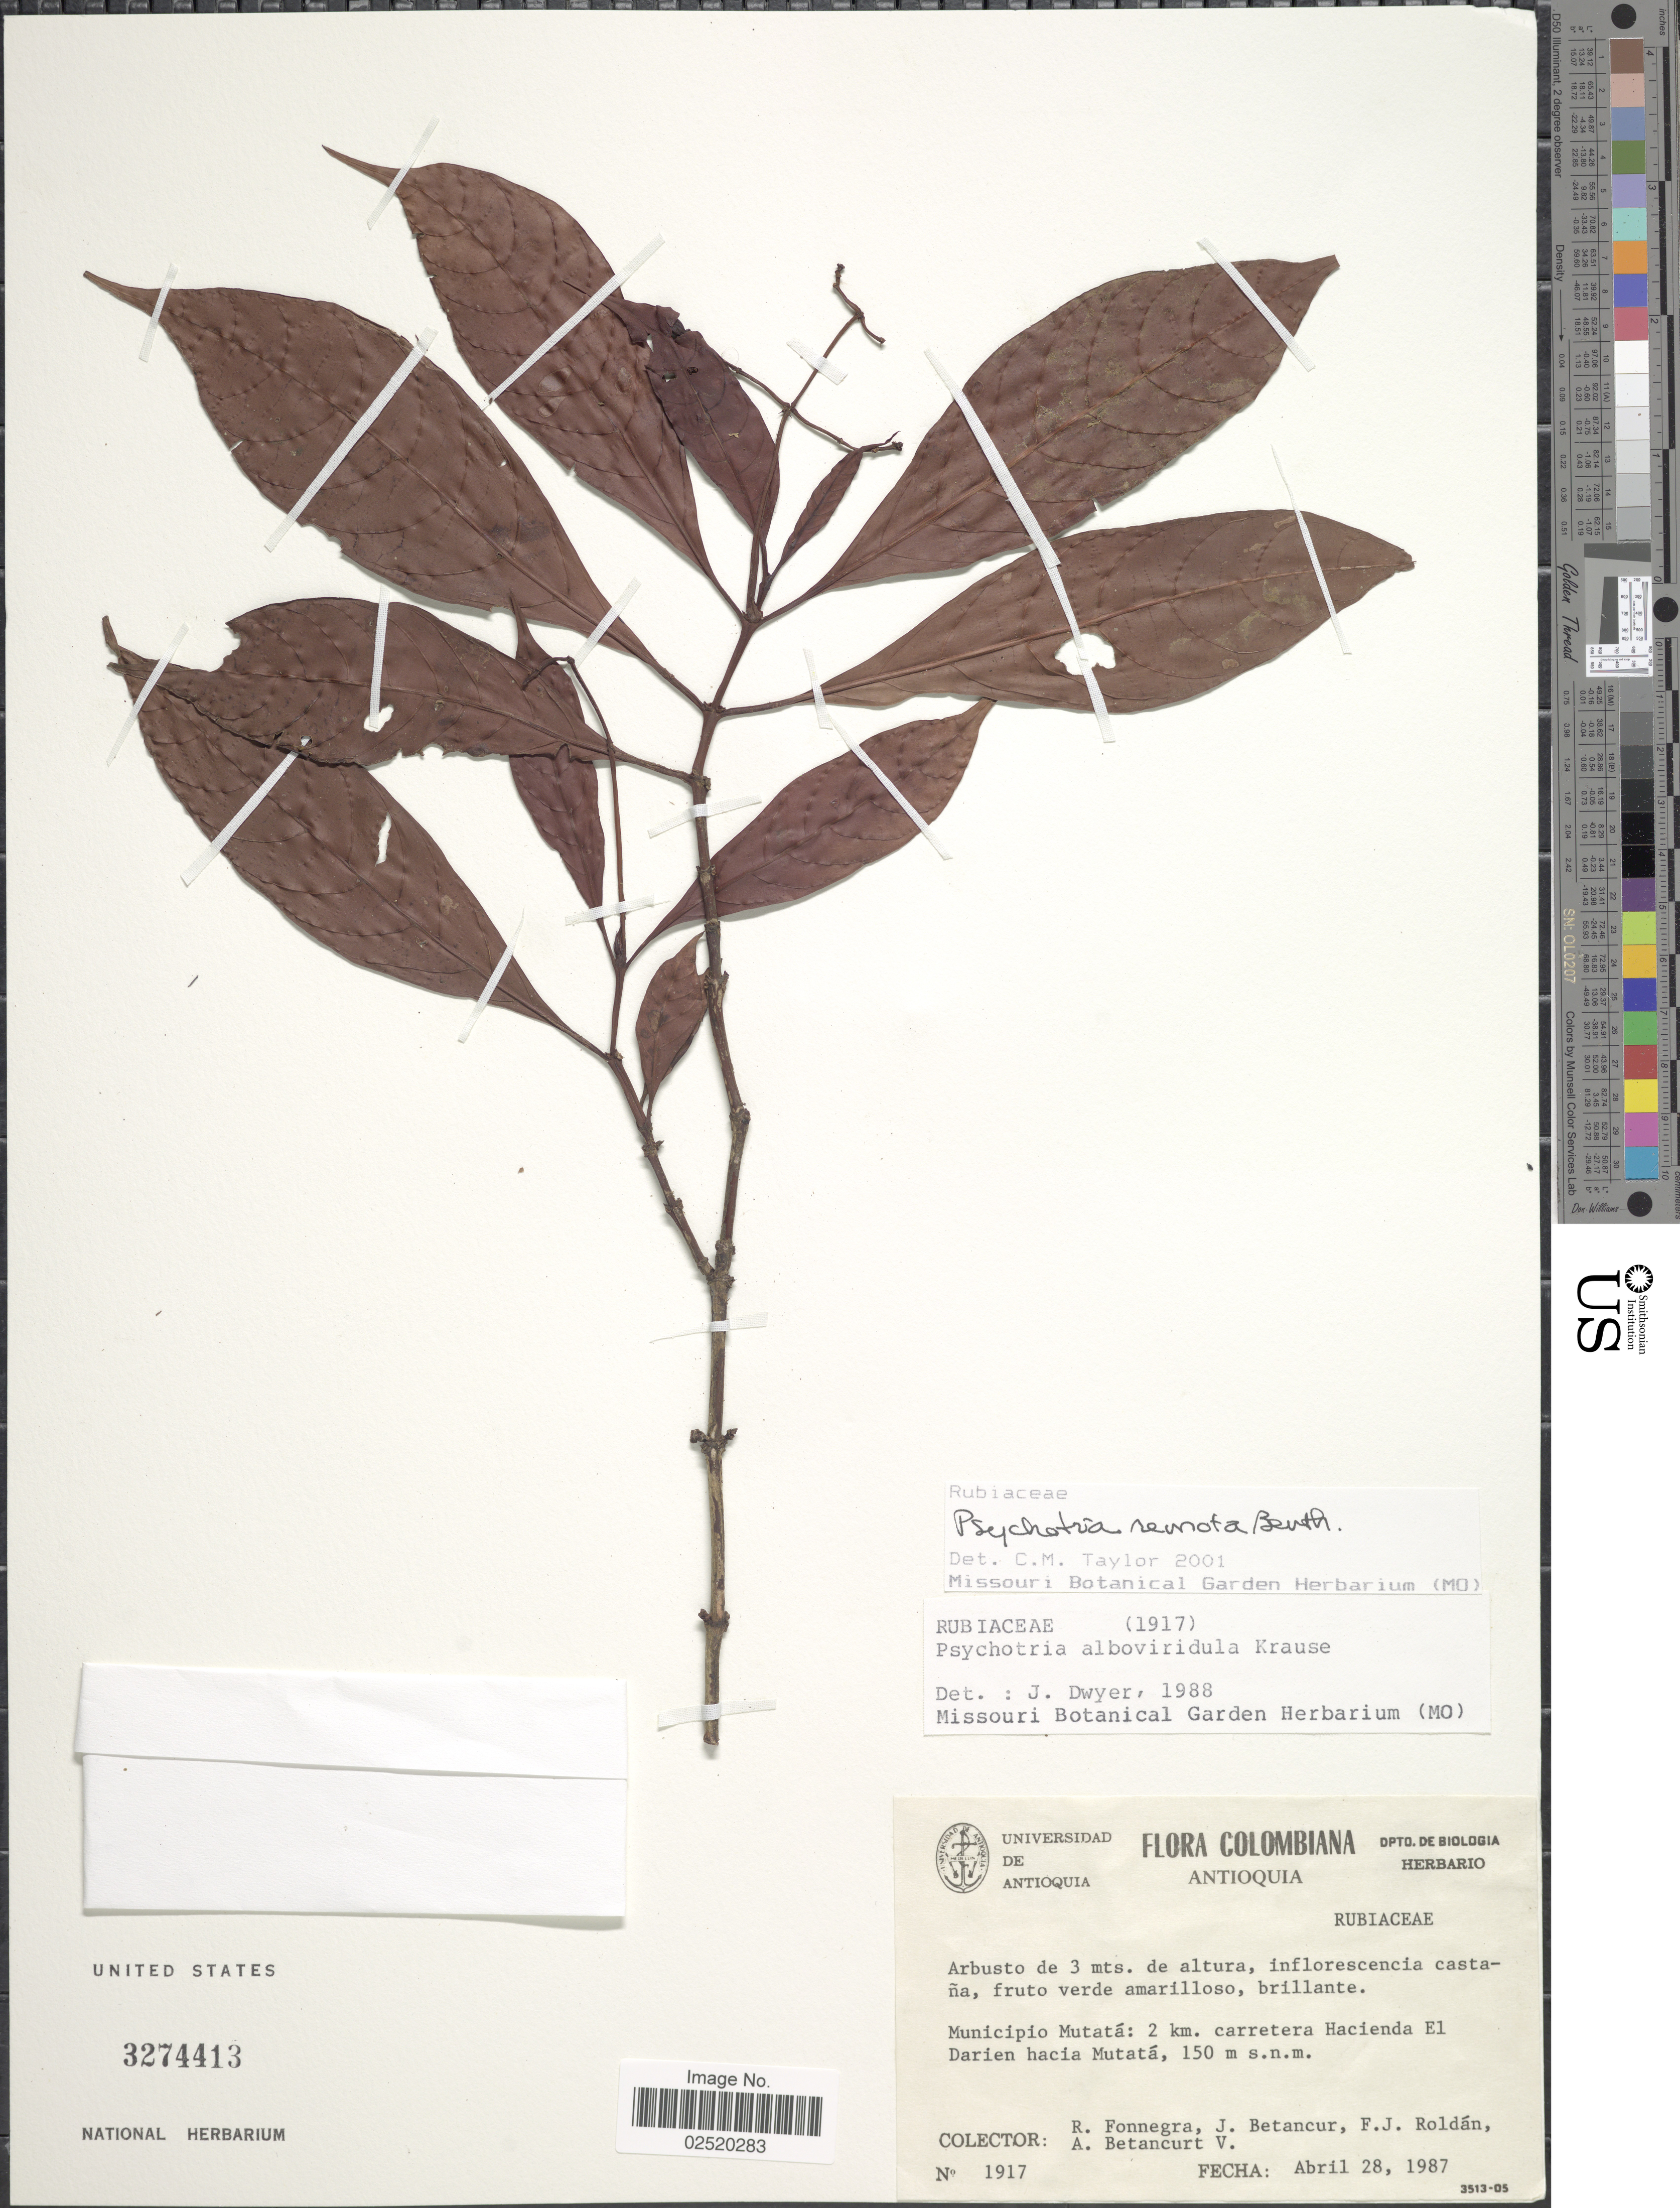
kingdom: Plantae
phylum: Tracheophyta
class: Magnoliopsida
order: Gentianales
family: Rubiaceae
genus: Psychotria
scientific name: Psychotria remota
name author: Benth.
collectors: R. Fonnegra, J. Betancur, F. J. Roldán & A. Betancurt V.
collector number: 1917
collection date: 1987-07-28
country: Colombia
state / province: Antioquia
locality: Antioquia, Municipio Mutata, 2 km. carretera Hacienda El Darien hacia Mutata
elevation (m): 150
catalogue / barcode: US 3274413